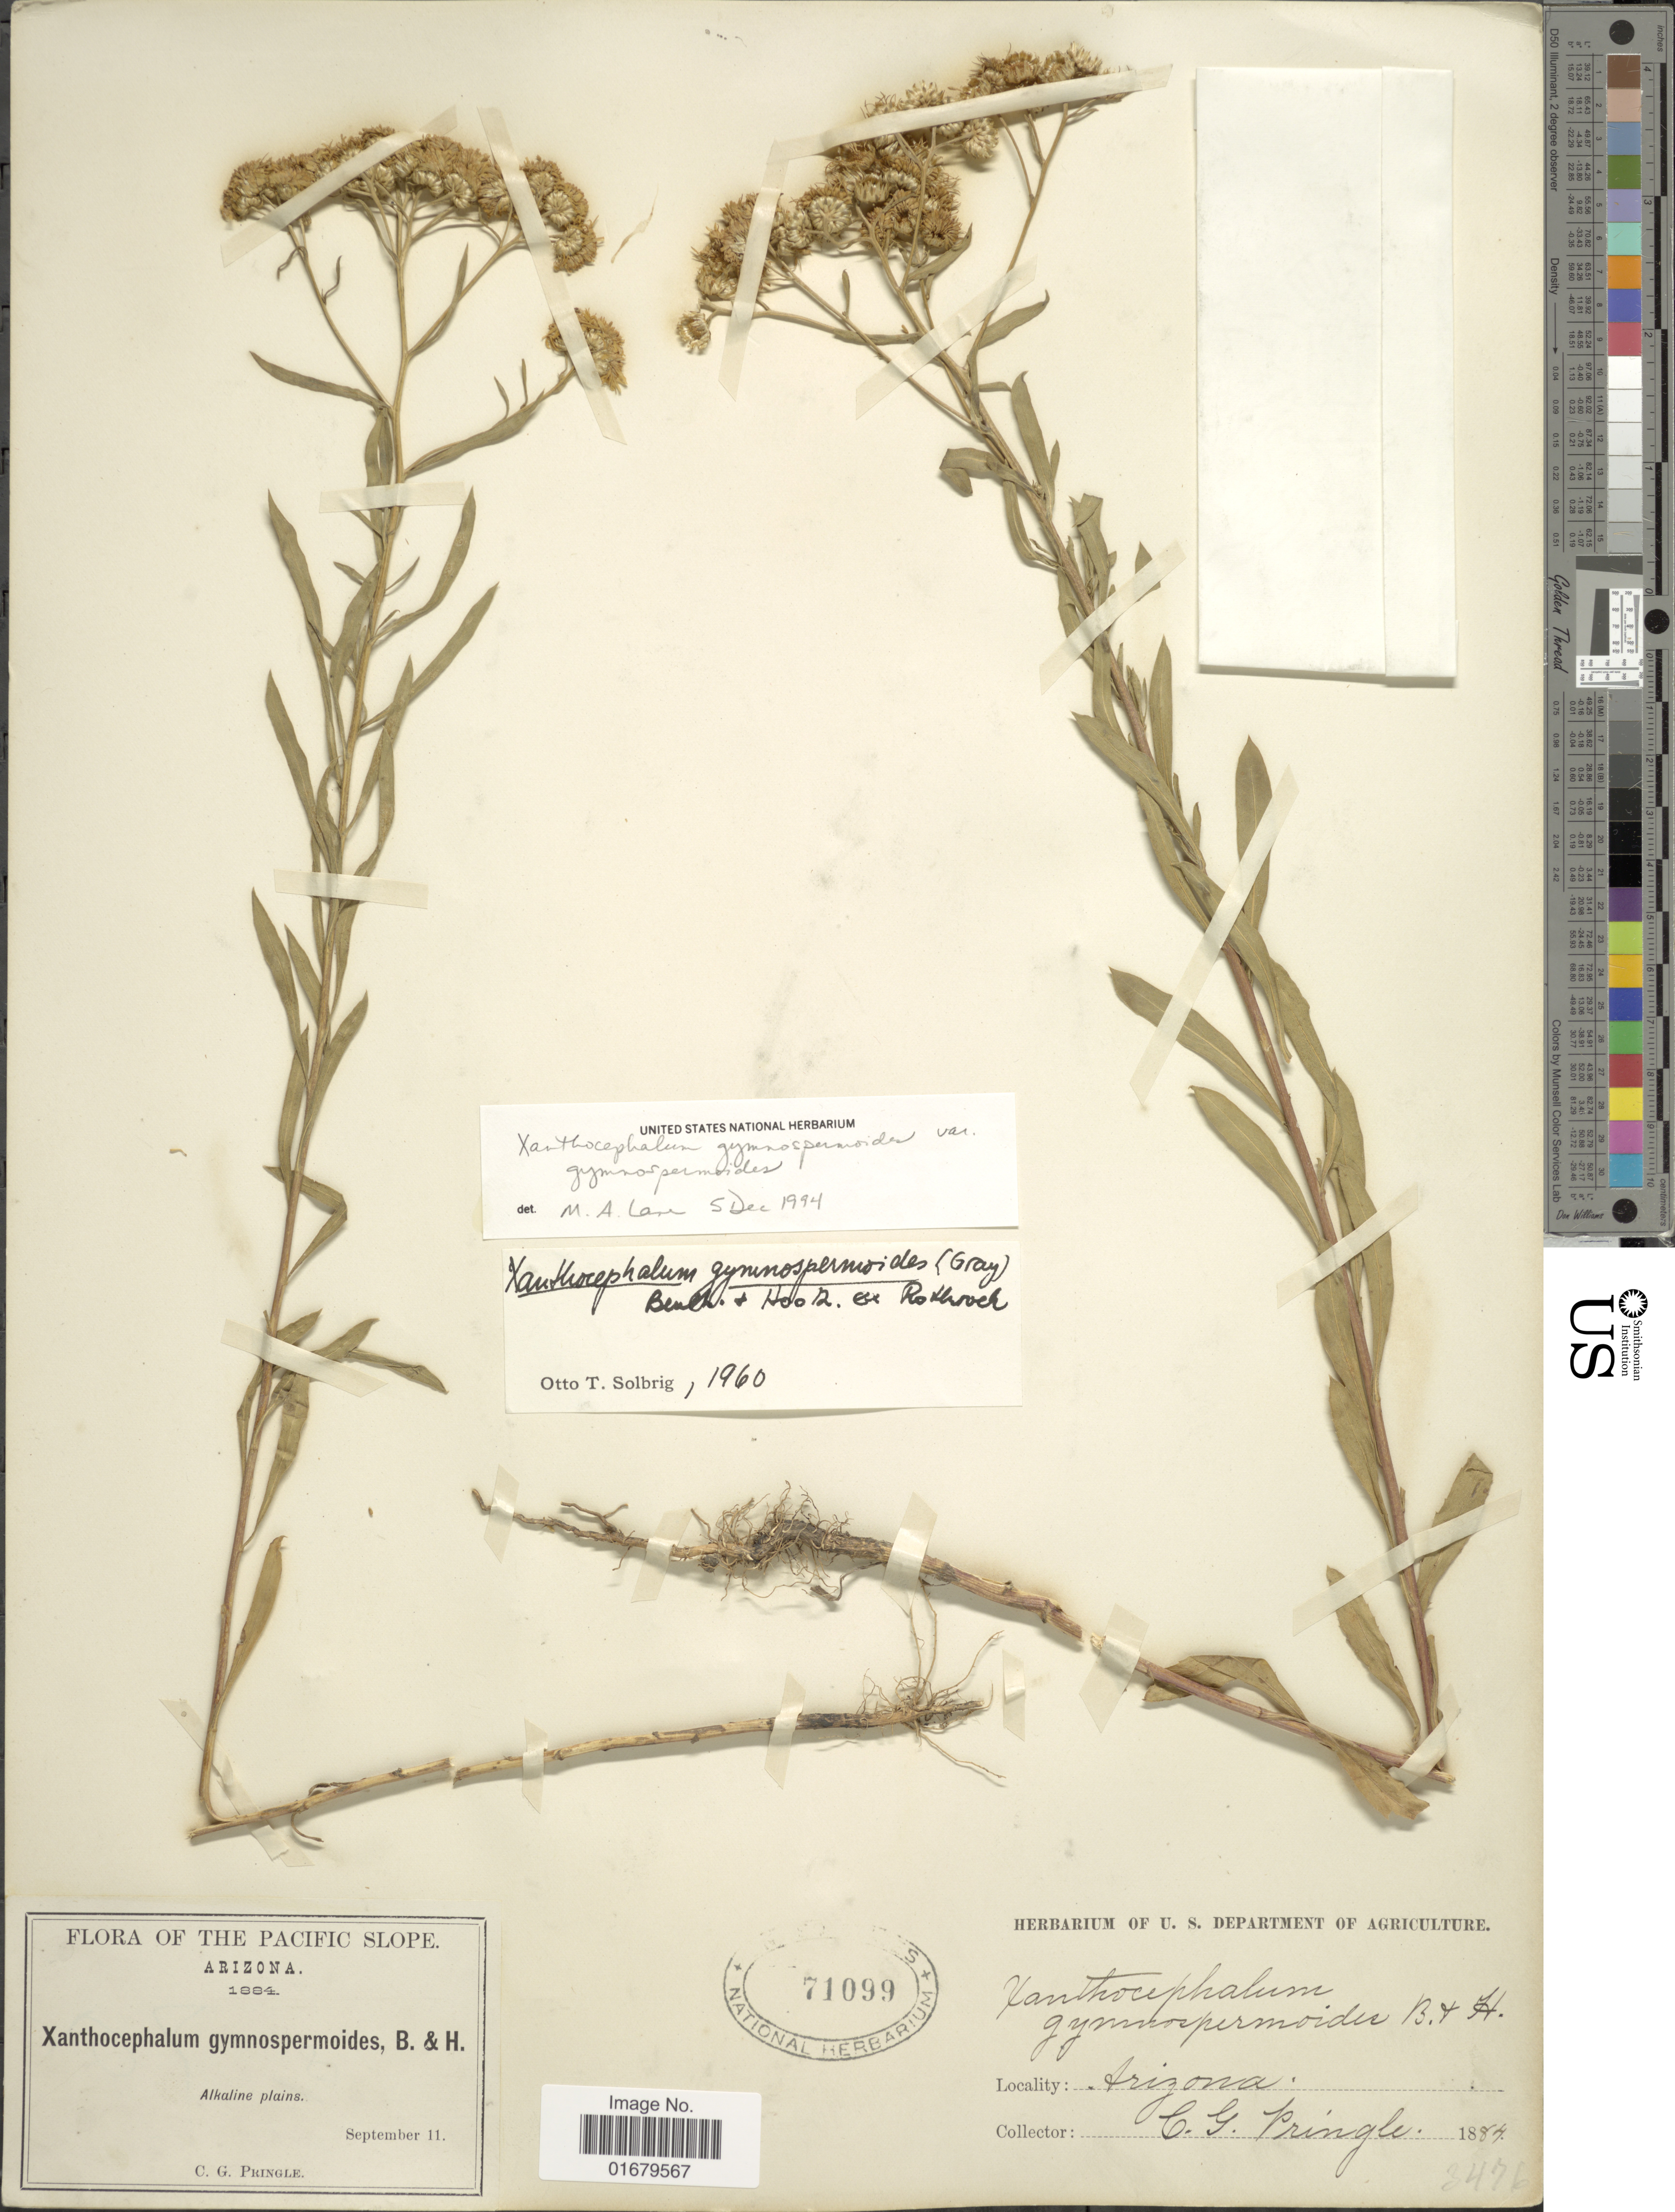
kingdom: Plantae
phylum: Tracheophyta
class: Magnoliopsida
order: Asterales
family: Asteraceae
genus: Xanthocephalum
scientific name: Xanthocephalum gymnospermoides var. gymnospermoides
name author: (A. Gray) Benth. & Hook. f.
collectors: C. G. Pringle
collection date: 1884-09-11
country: United States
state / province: Arizona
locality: The Pacific Slope, Alkaline plains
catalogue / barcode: US 71099